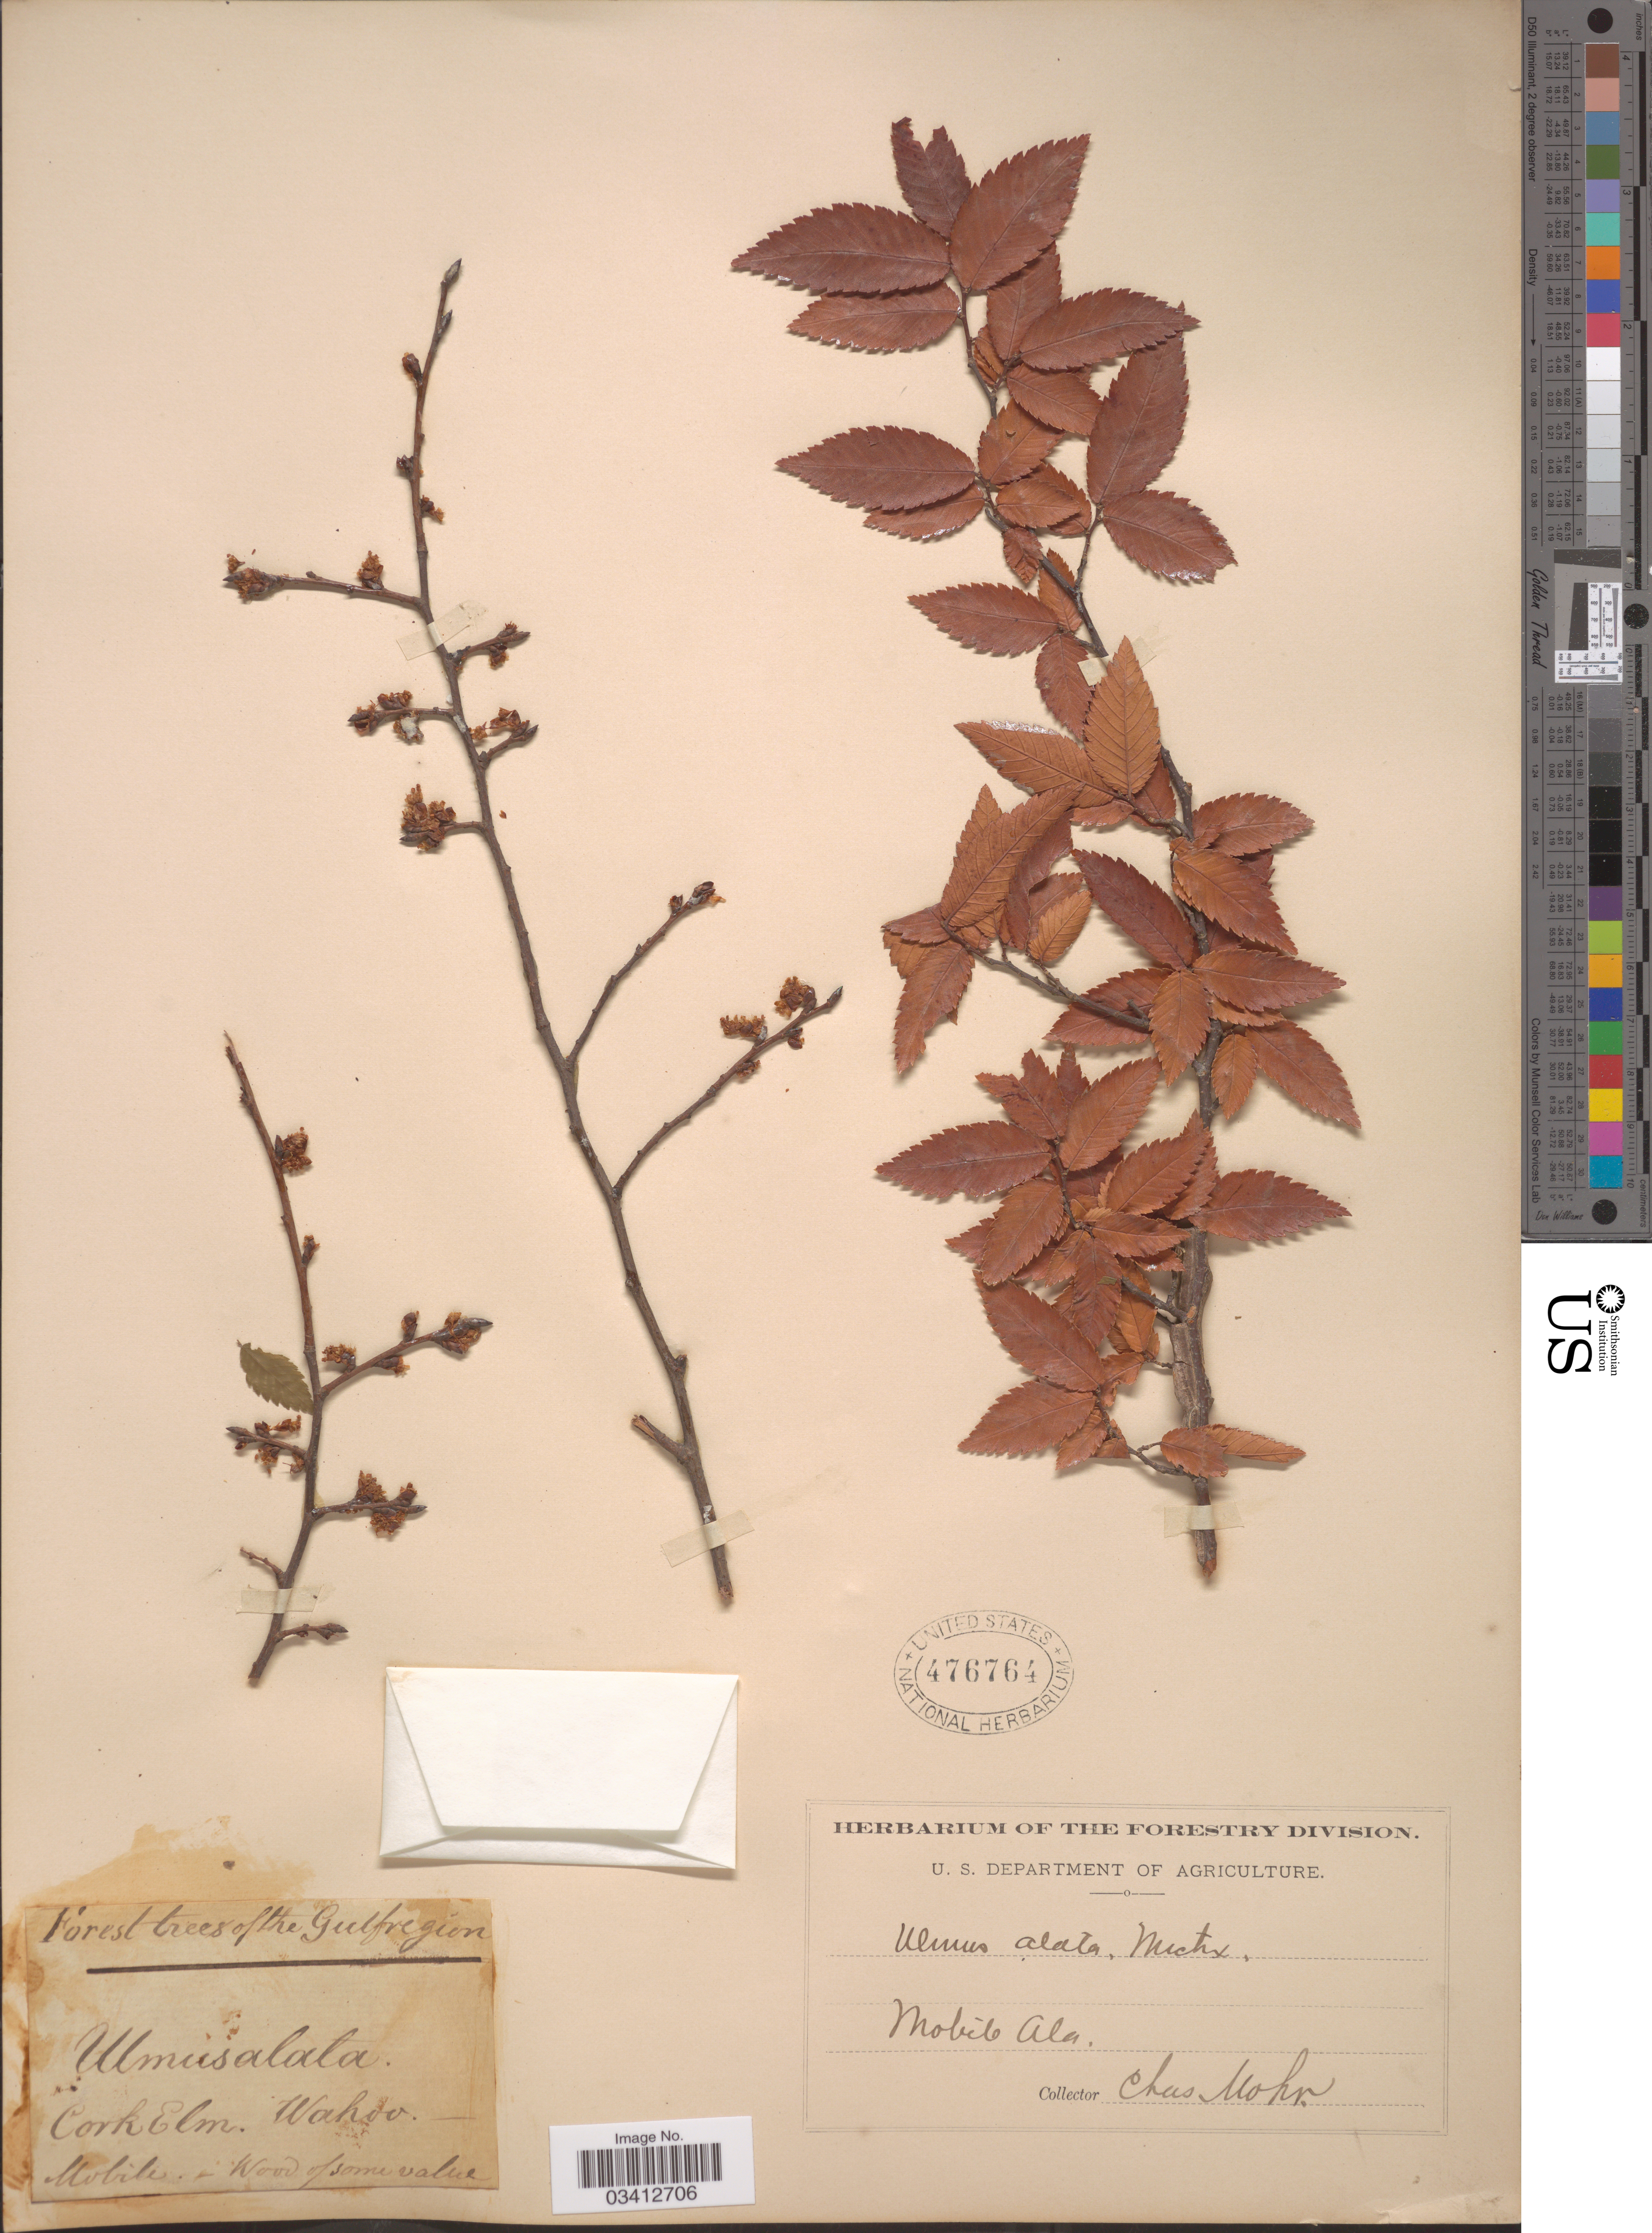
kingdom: Plantae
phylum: Tracheophyta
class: Magnoliopsida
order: Rosales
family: Ulmaceae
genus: Ulmus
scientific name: Ulmus alata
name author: Michx.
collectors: Mohr, C. T. (herbarium)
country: United States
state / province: Alabama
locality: Mobile.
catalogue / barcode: US 476764